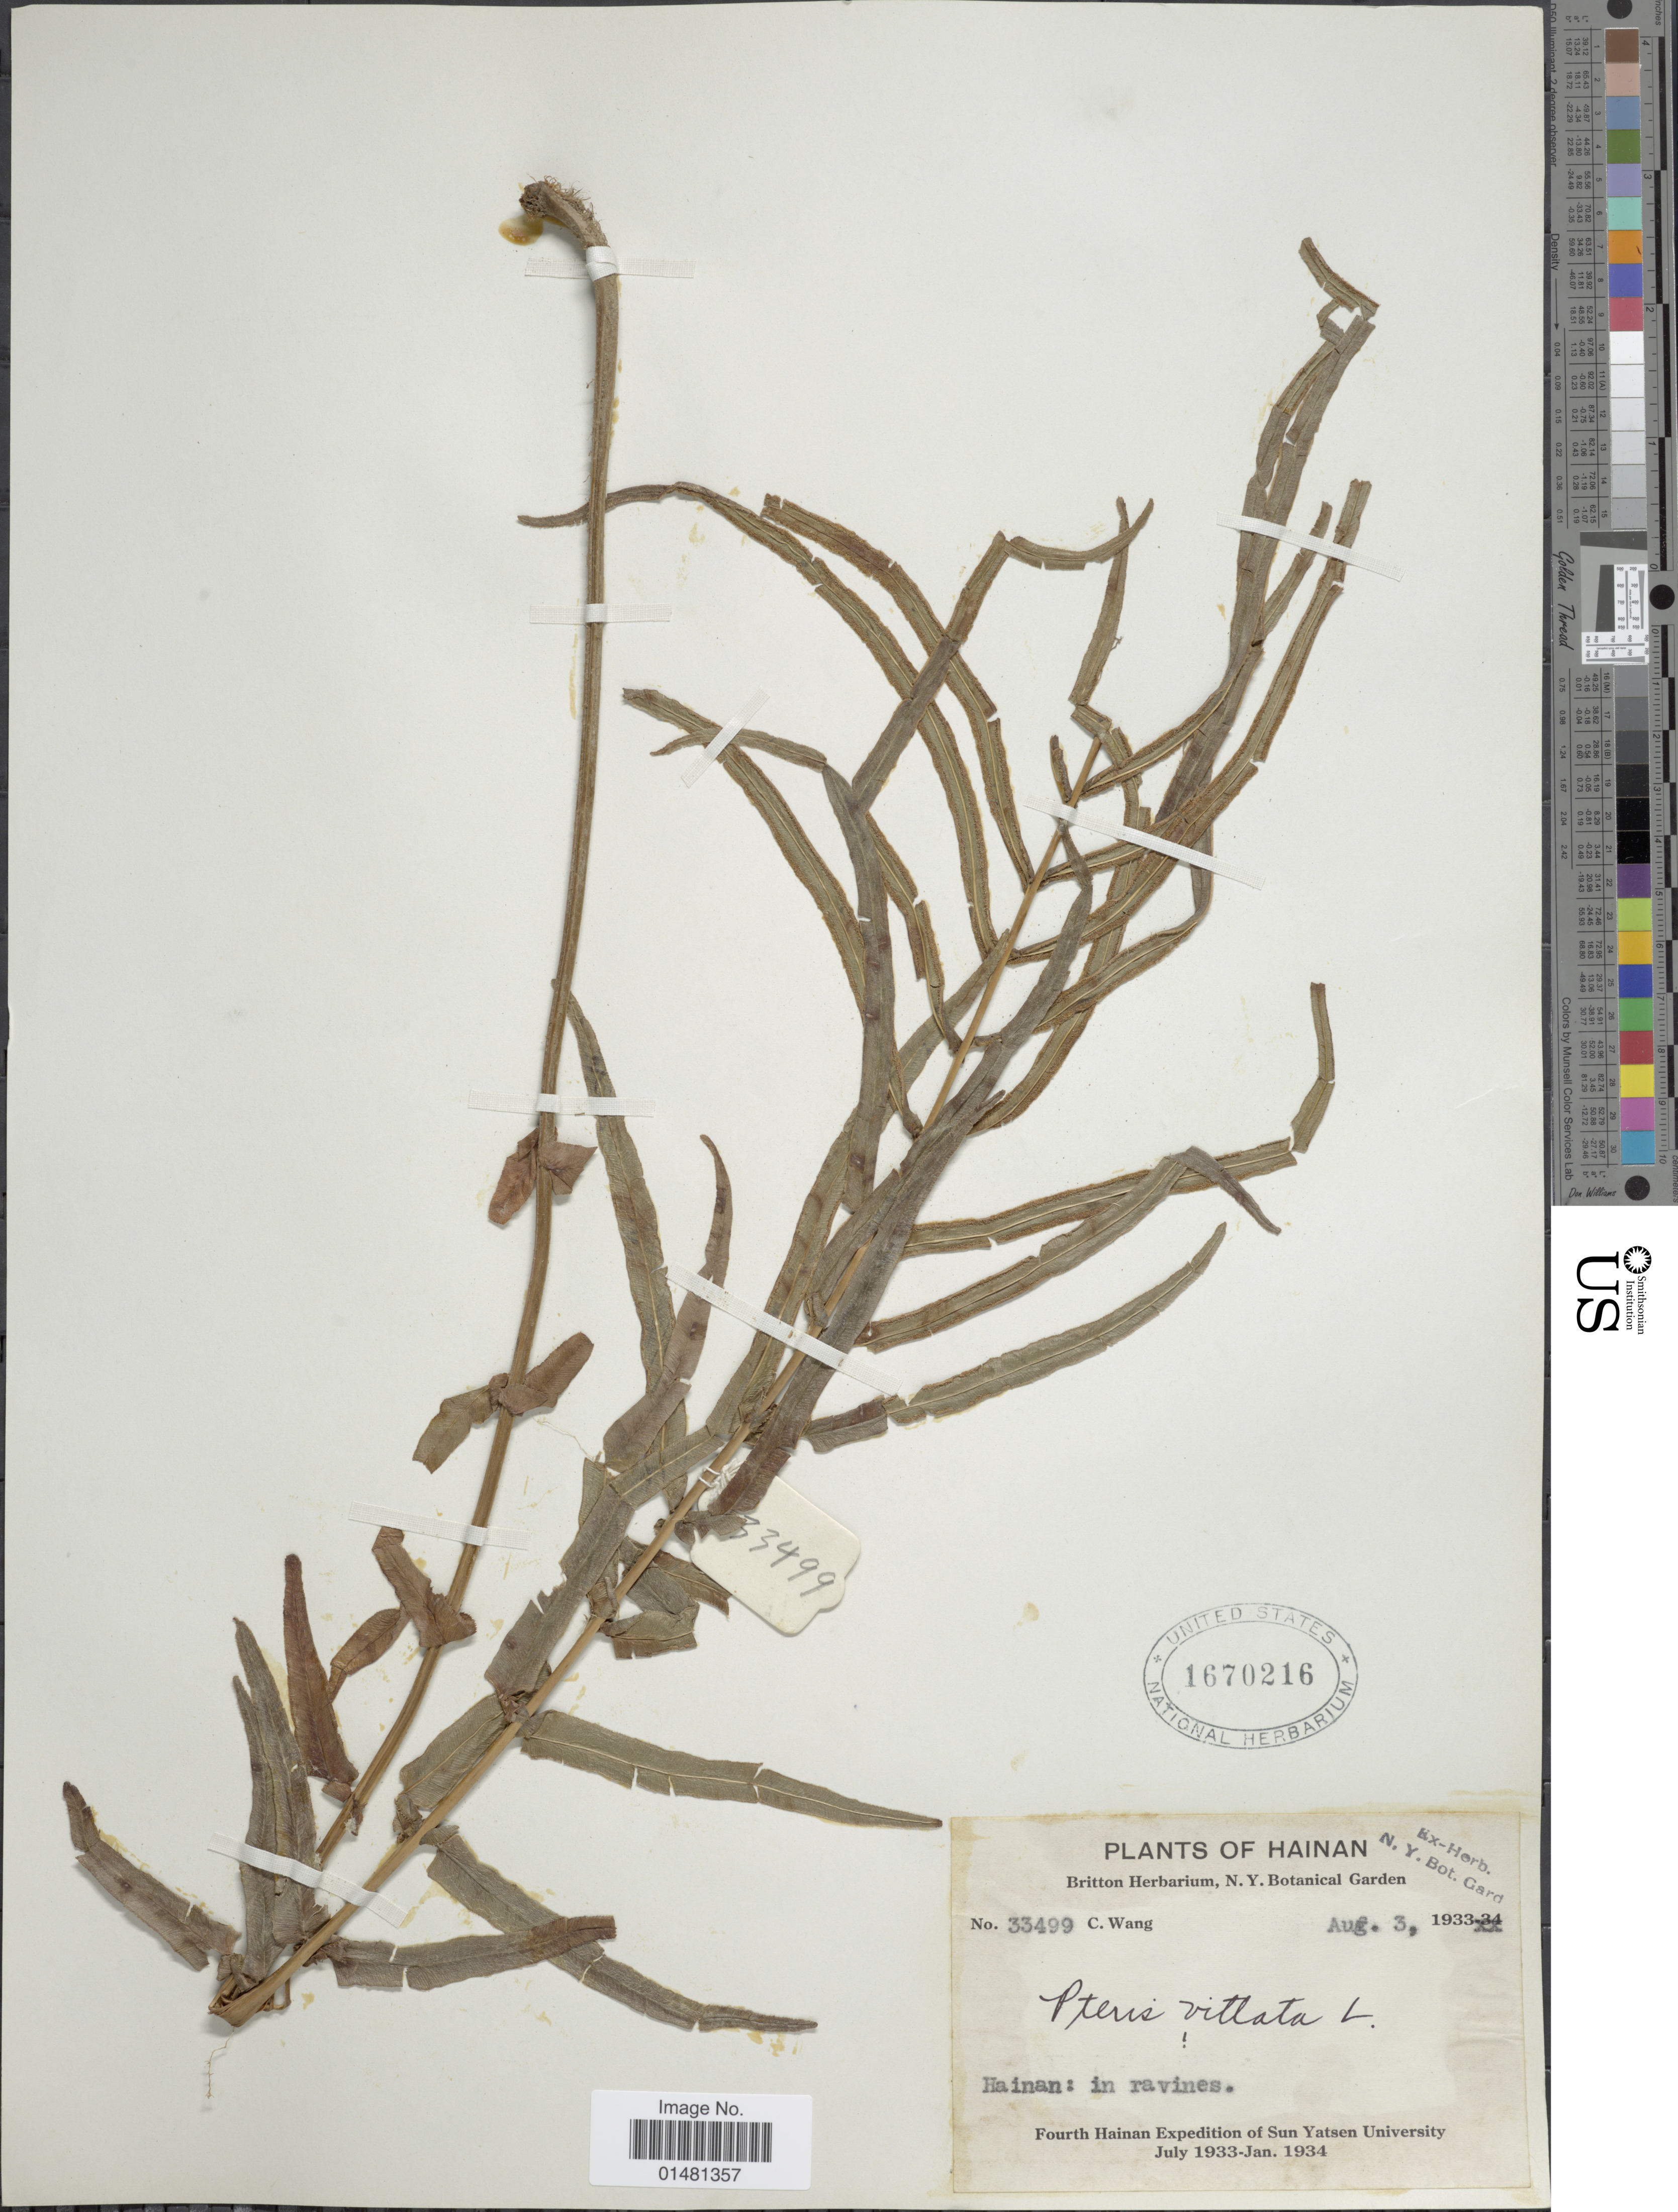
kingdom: Plantae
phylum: Tracheophyta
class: Polypodiopsida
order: Polypodiales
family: Pteridaceae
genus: Pteris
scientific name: Pteris vittata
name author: L.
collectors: C. Wang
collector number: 33499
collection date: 1933-08-03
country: China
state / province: Hainan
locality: In ravines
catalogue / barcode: US 1670216